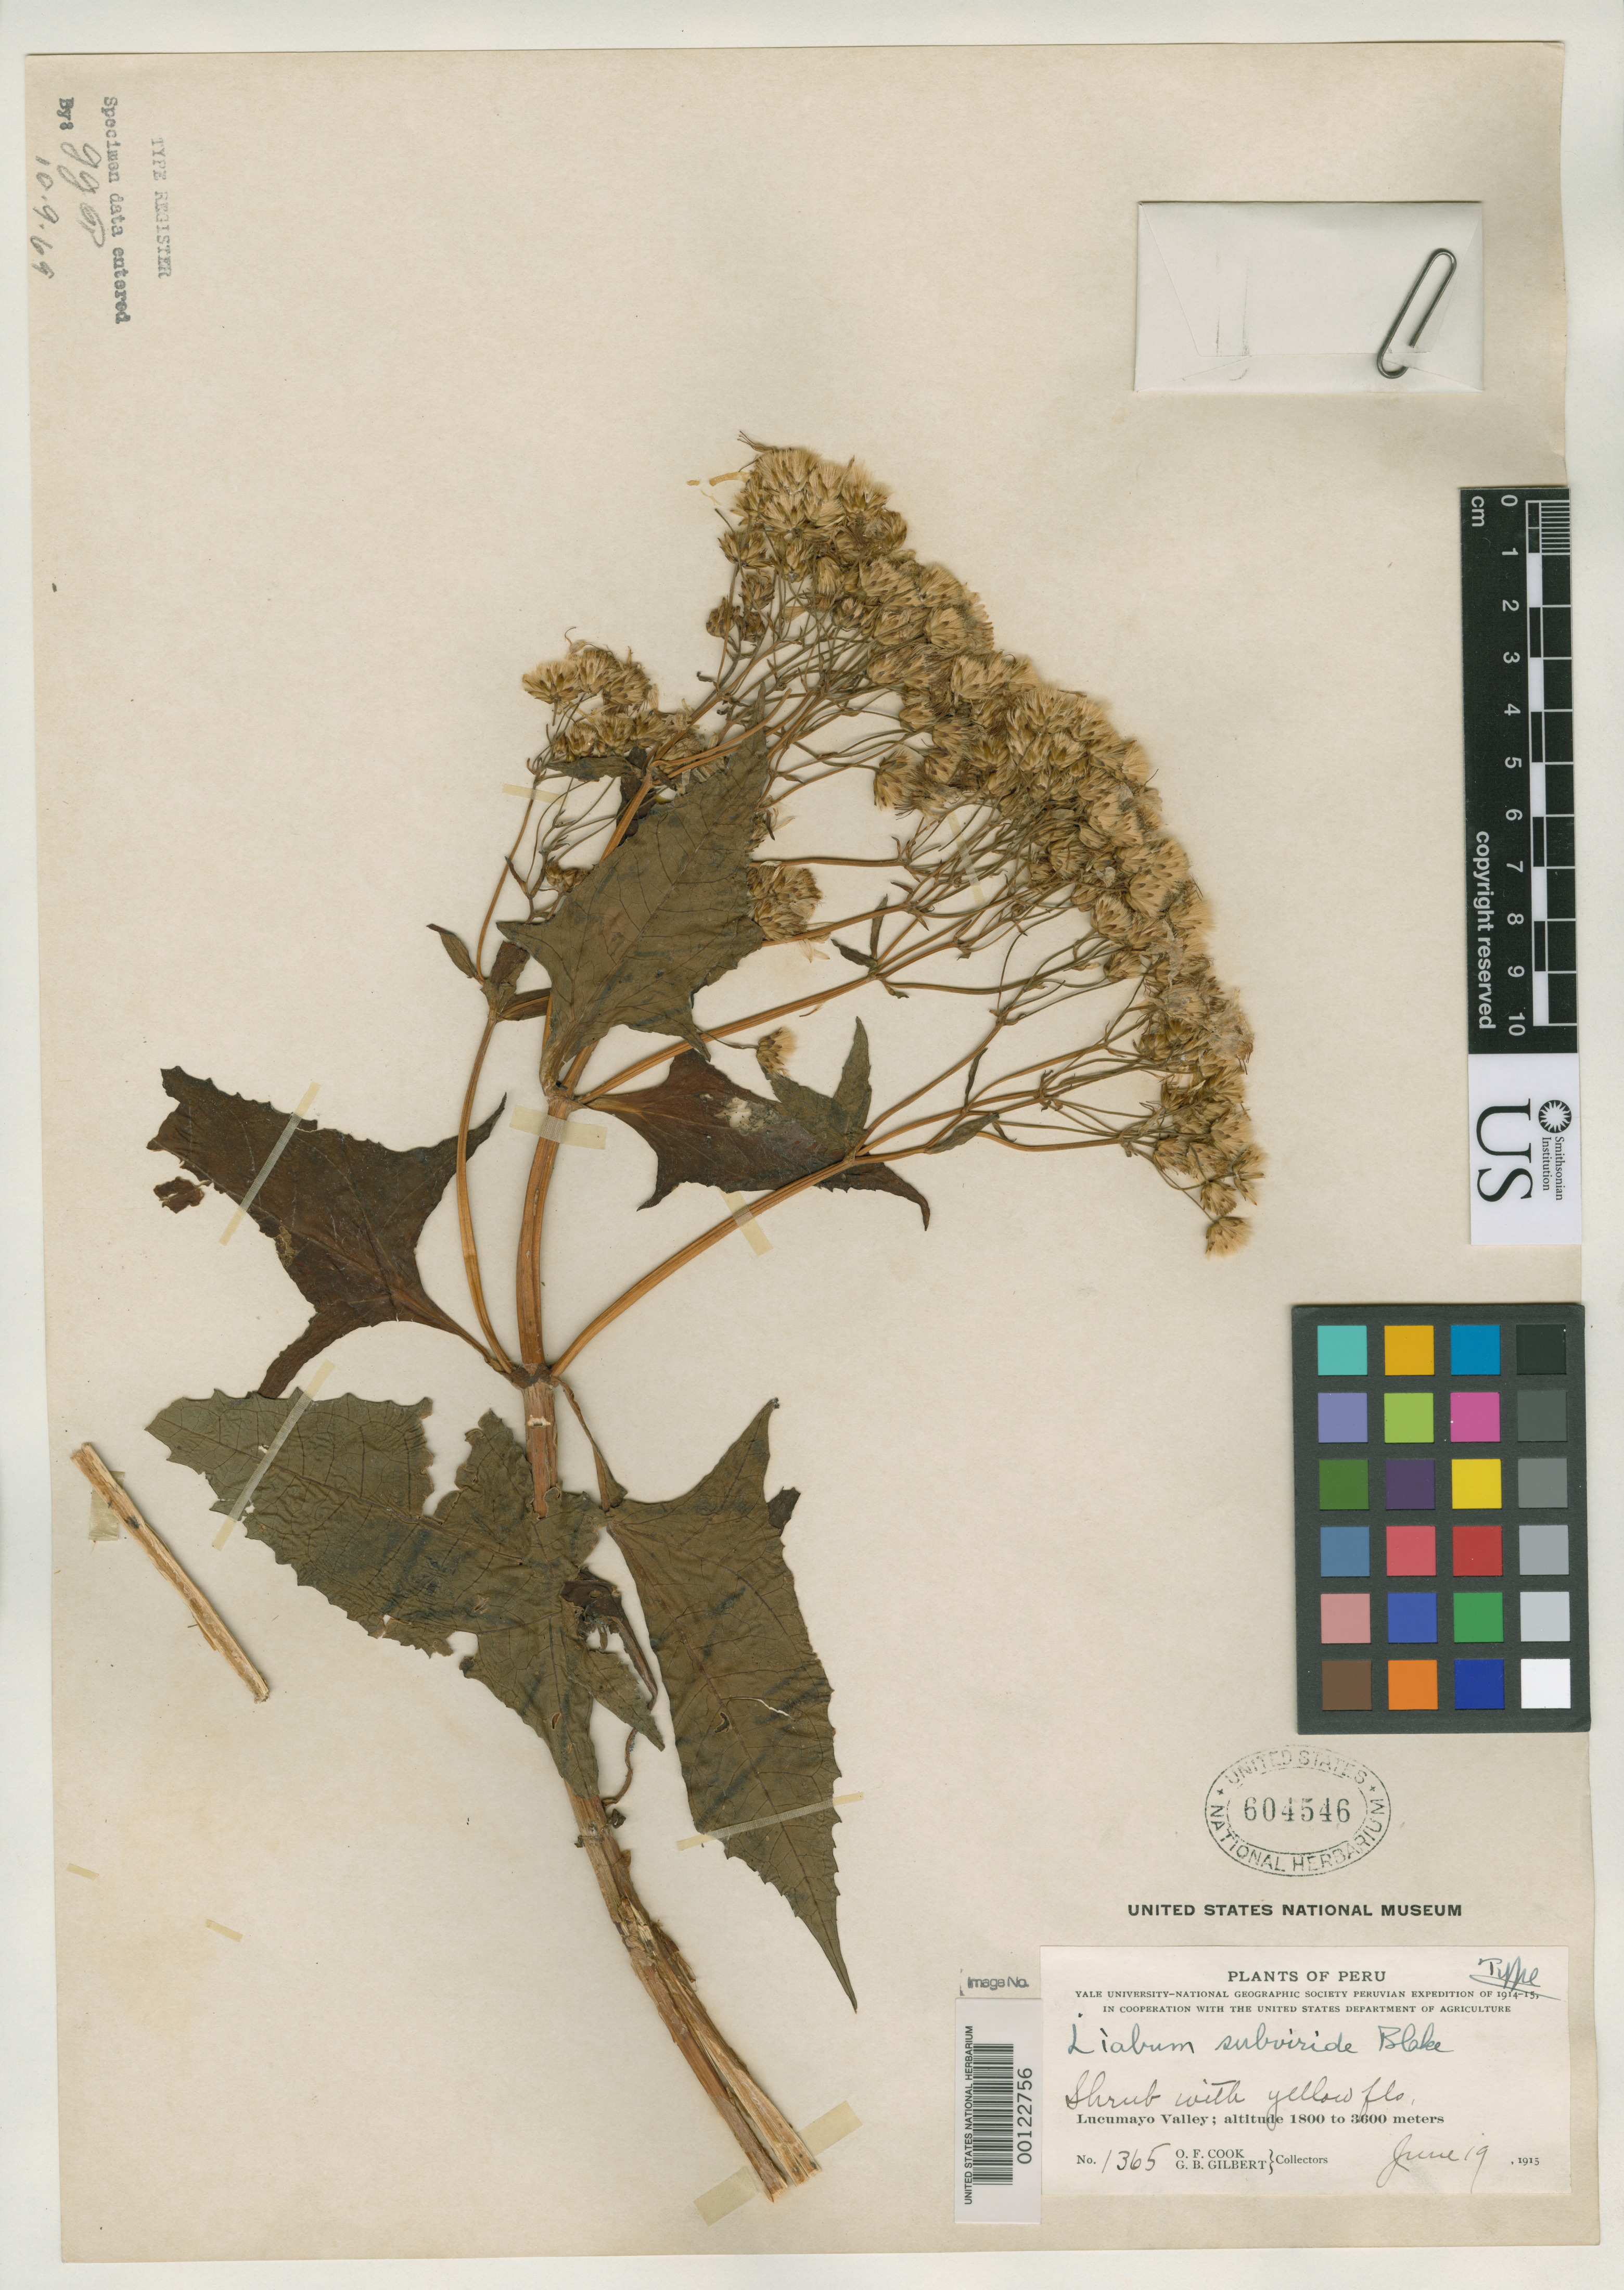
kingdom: Plantae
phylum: Tracheophyta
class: Magnoliopsida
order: Asterales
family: Asteraceae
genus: Liabum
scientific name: Liabum subviride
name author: S.F. Blake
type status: Holotype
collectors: O. F. Cook & G. B. Gilbert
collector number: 1365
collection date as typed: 19 Jun 1915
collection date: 1915-06-19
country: Peru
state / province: Cusco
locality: Lucumayo Valley, not far from Ollantaytambo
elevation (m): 1800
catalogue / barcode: US 604546